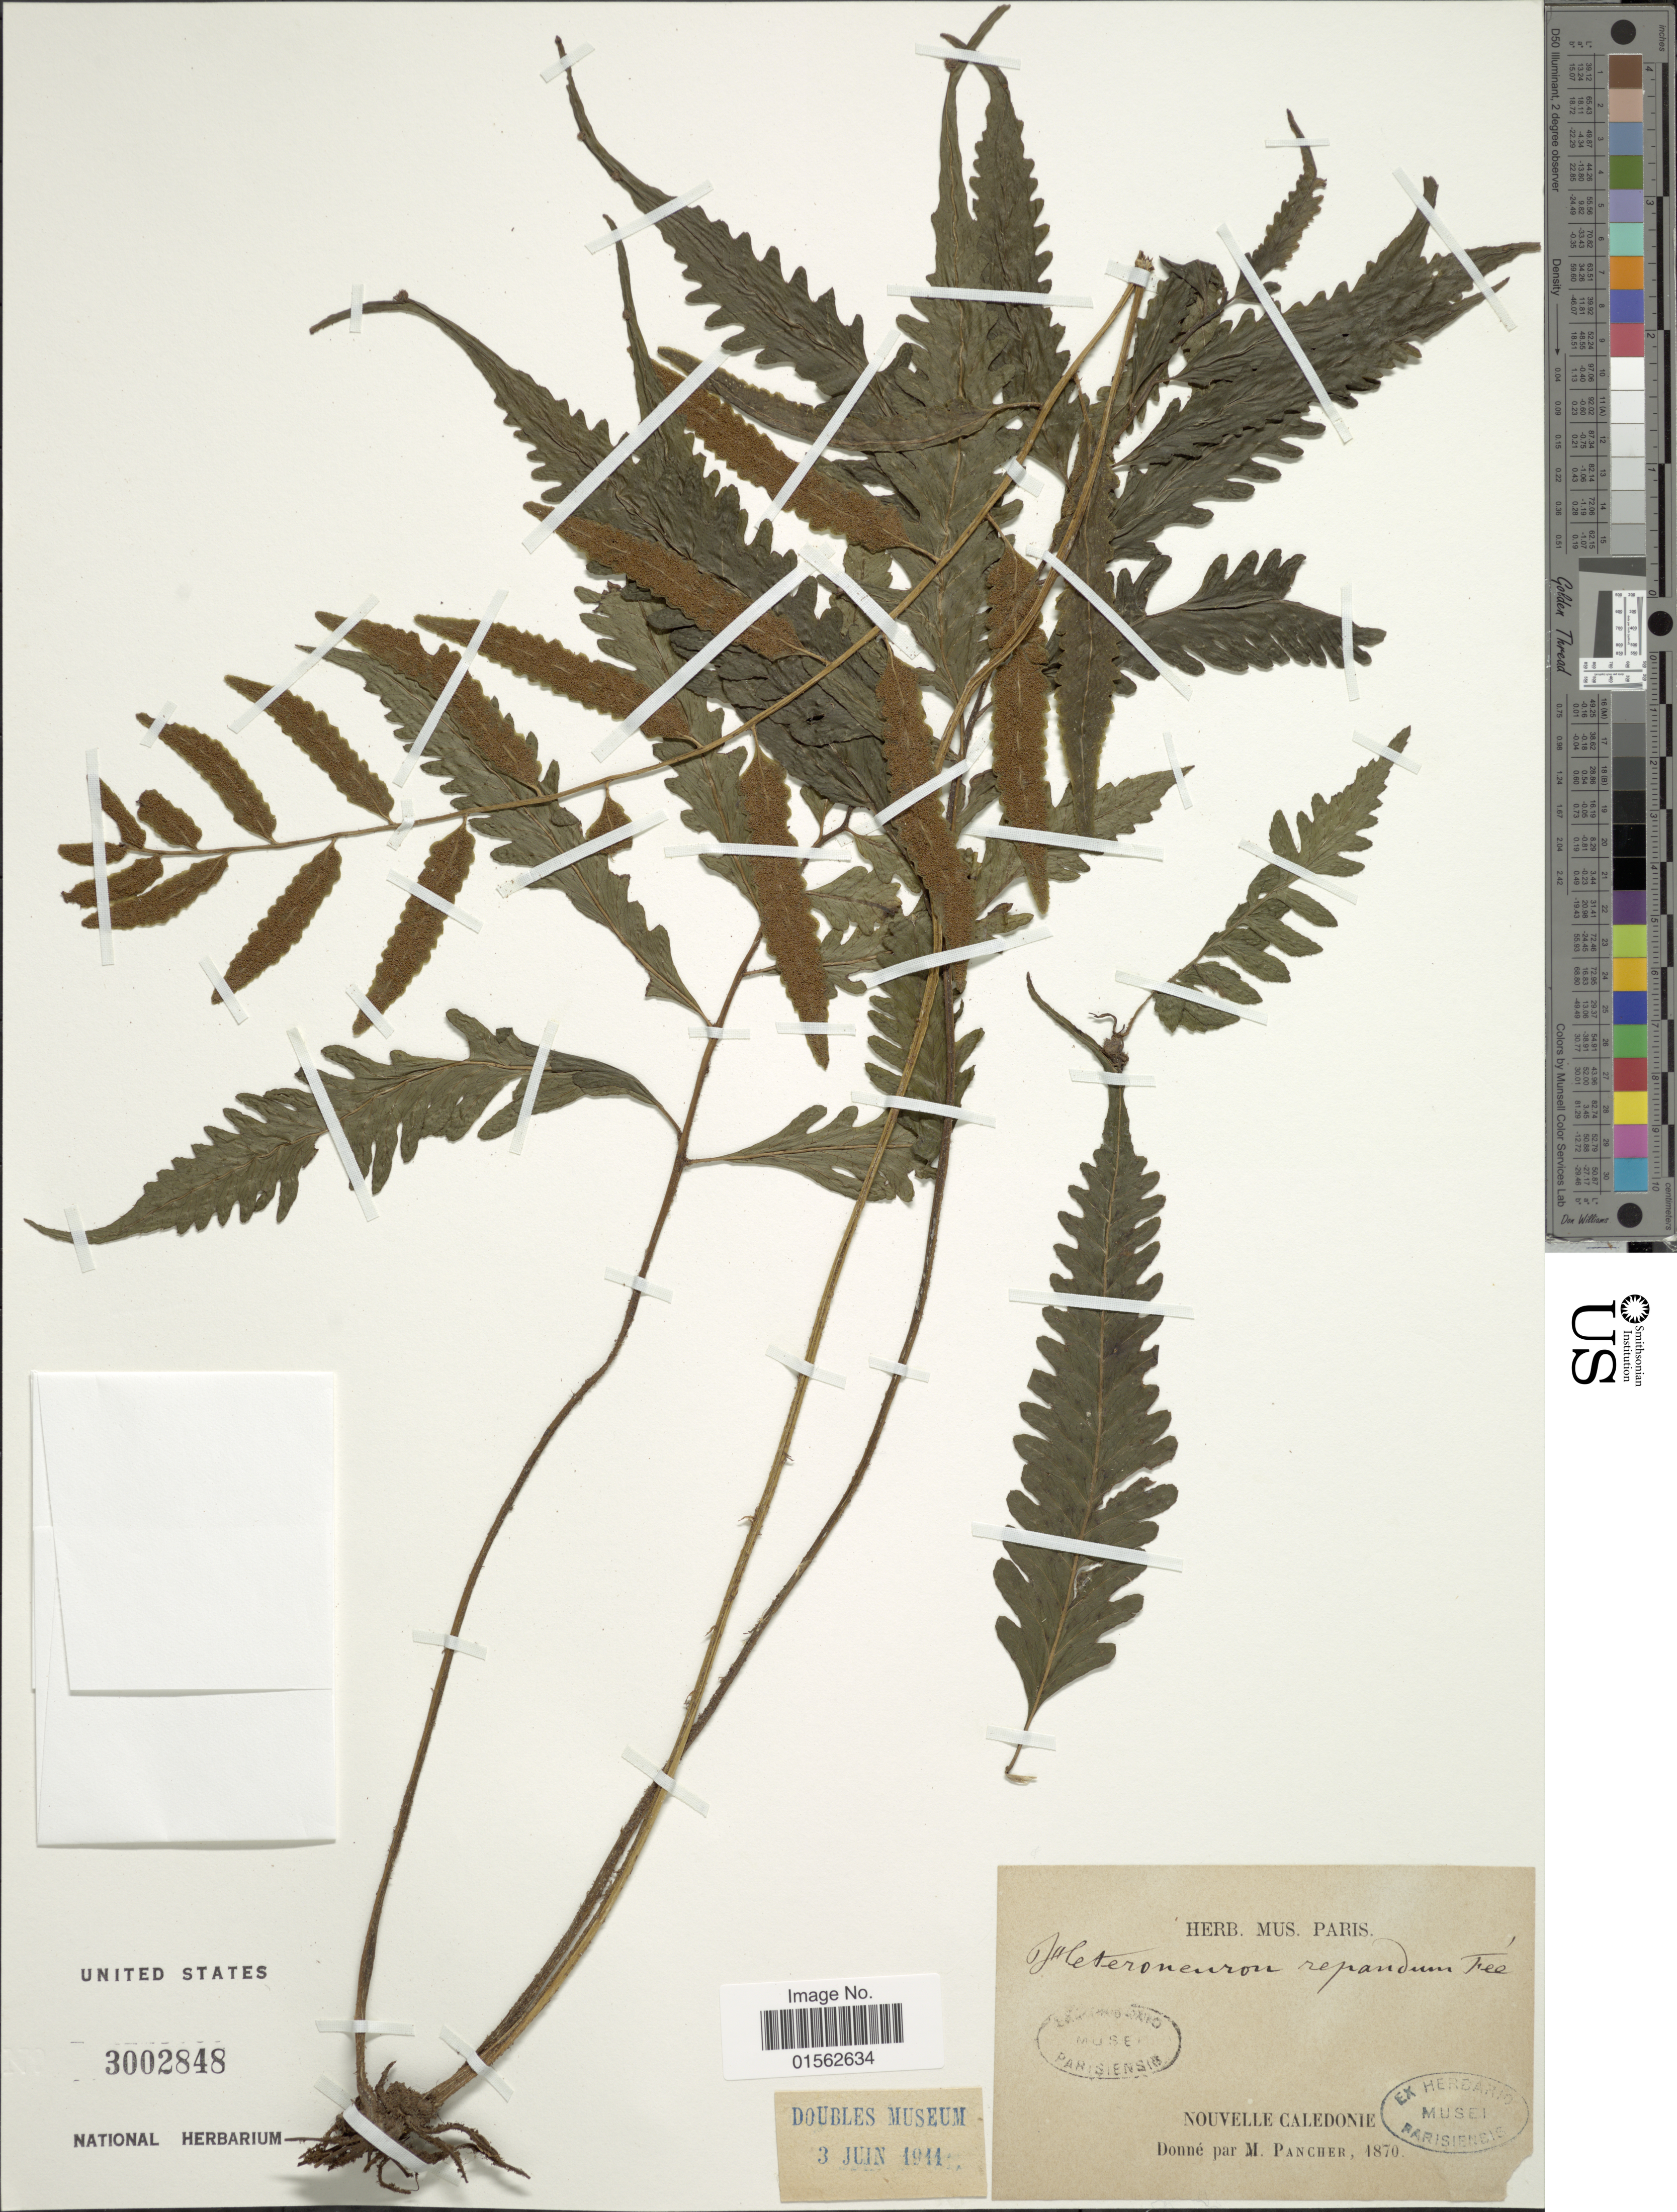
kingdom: Plantae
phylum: Tracheophyta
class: Polypodiopsida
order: Polypodiales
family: Dryopteridaceae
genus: Bolbitis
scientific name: Bolbitis lonchophora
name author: (Fée) C. Chr.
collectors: M. Pancher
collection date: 1870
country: New Caledonia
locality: Nouvelle Caledonie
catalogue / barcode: US 3002848